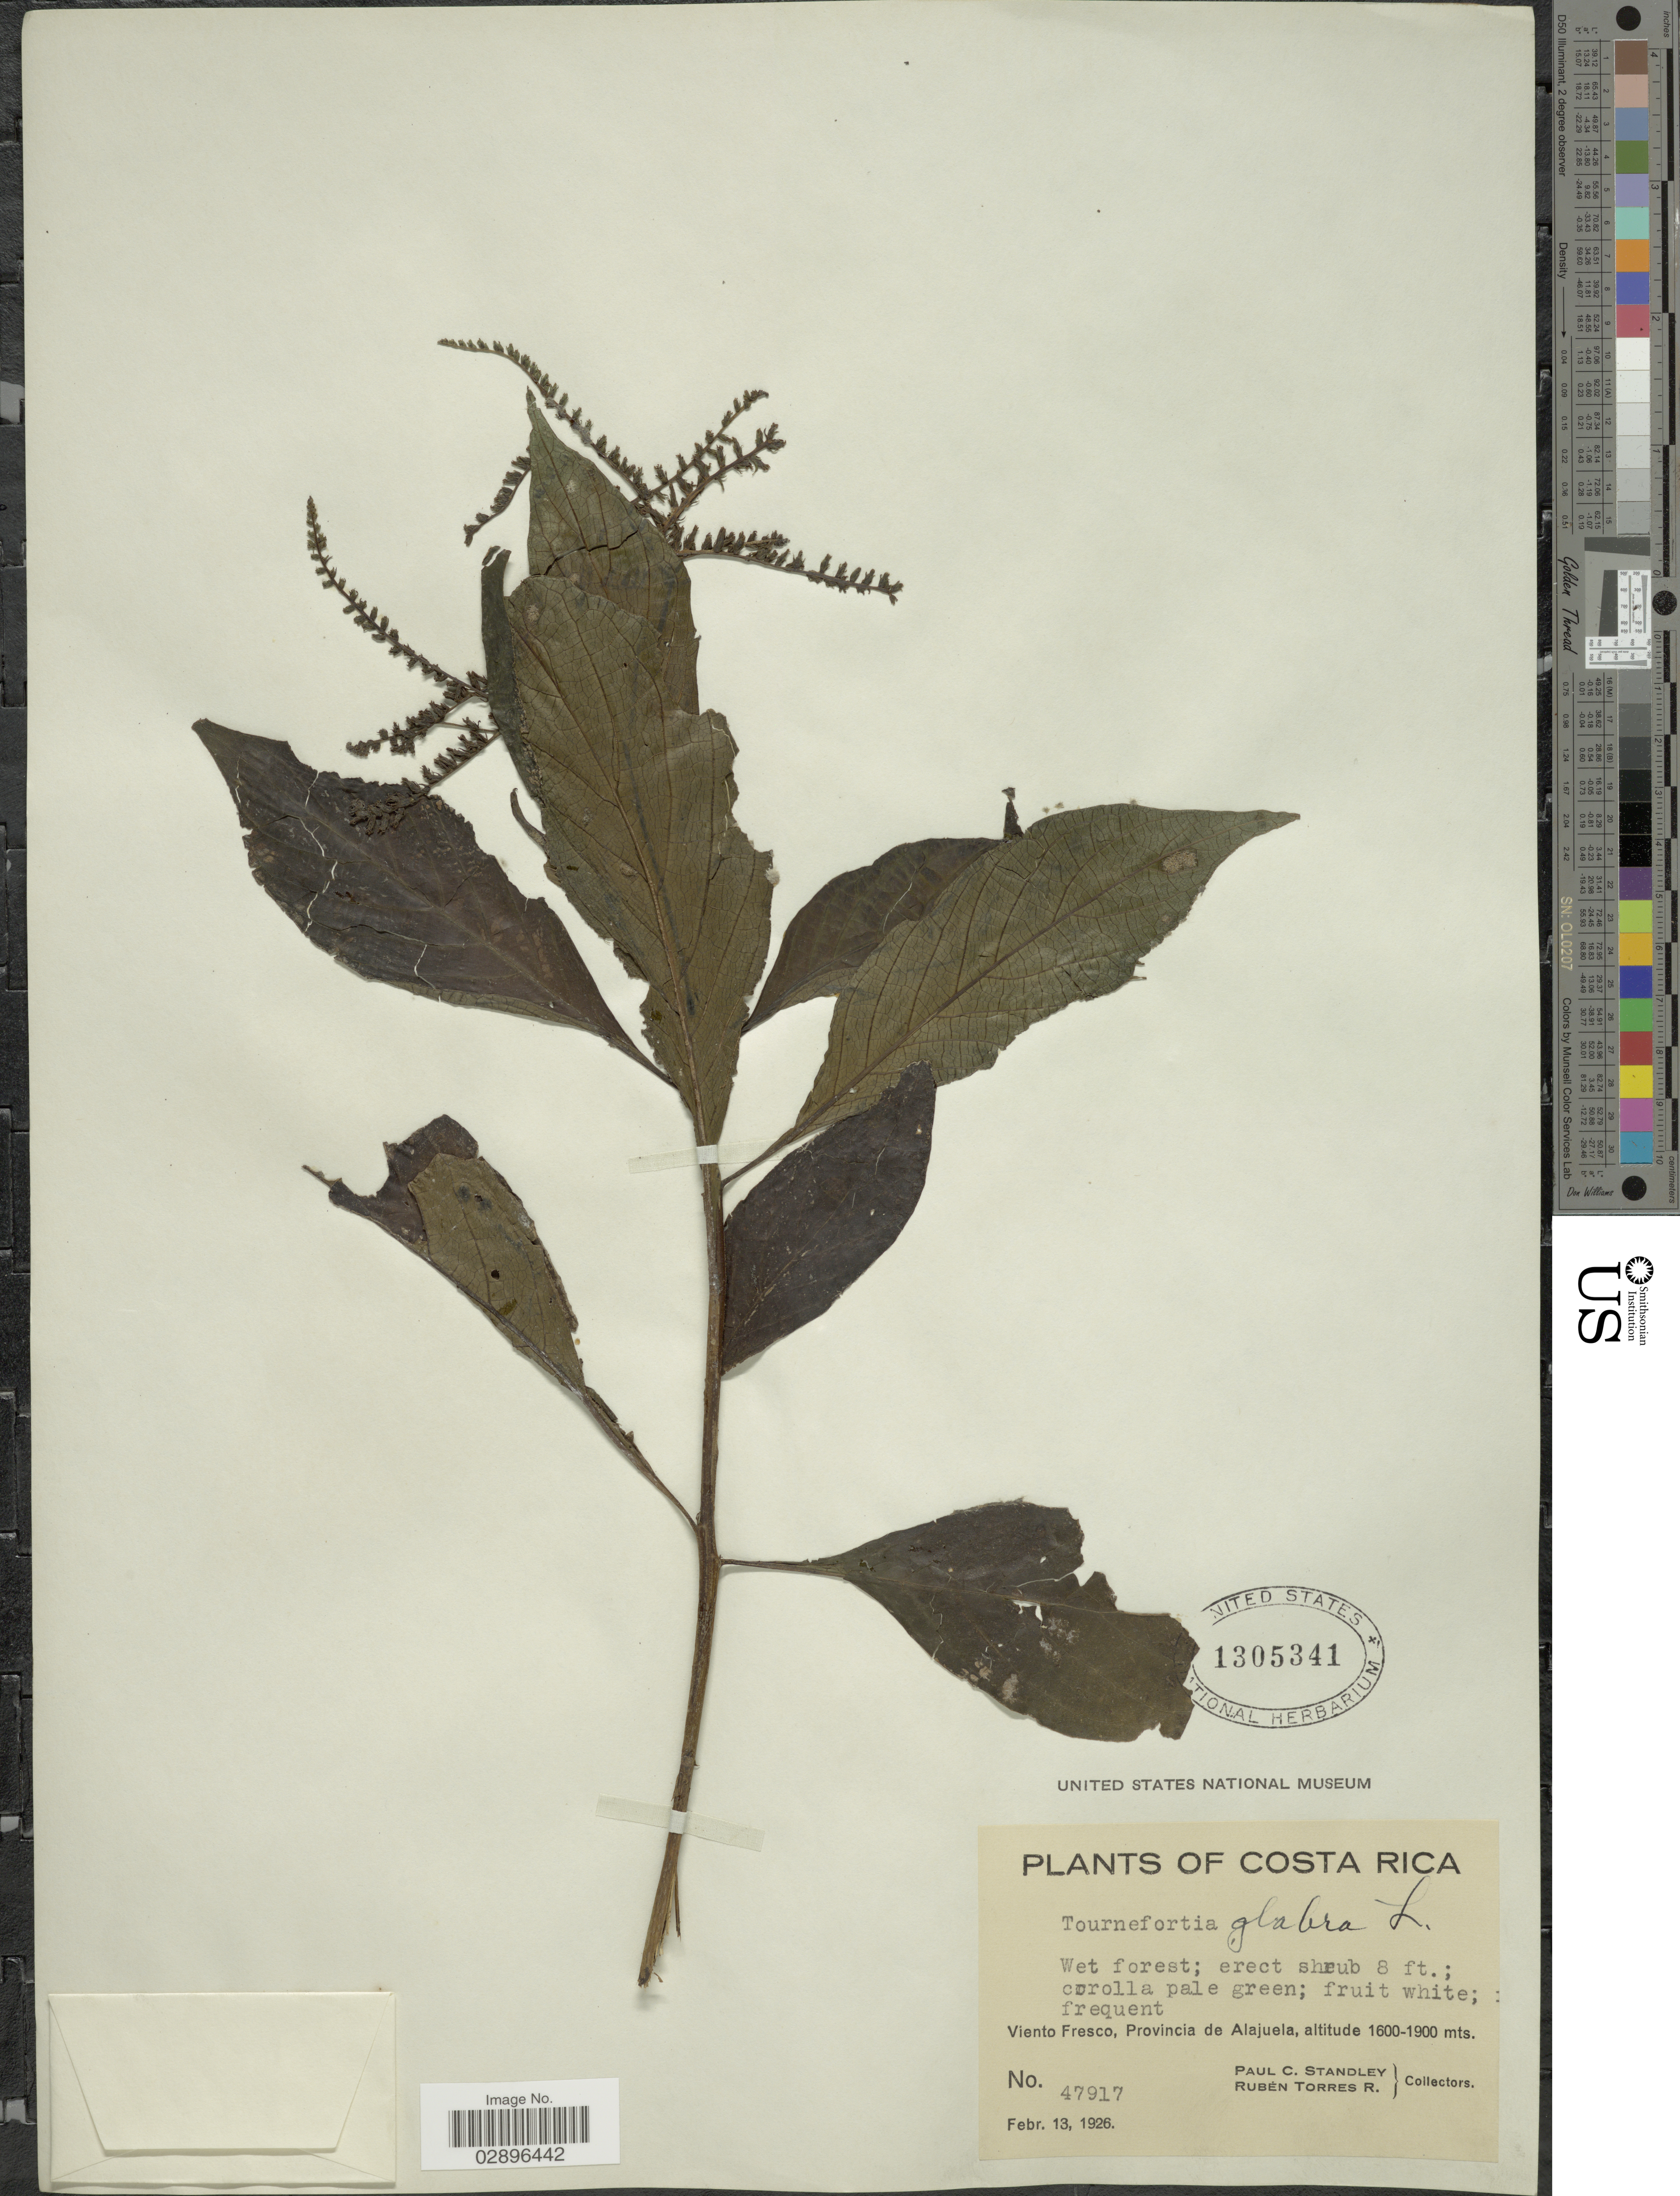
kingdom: Plantae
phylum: Tracheophyta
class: Magnoliopsida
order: Boraginales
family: Heliotropiaceae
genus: Tournefortia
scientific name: Tournefortia glabra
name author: L.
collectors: P. C. Standley & J. Valerio R.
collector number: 47917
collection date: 1926-02-13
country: Costa Rica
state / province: Alajuela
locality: Viento Fresco, Provincia de Alajuela.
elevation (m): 1600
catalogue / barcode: US 1305341